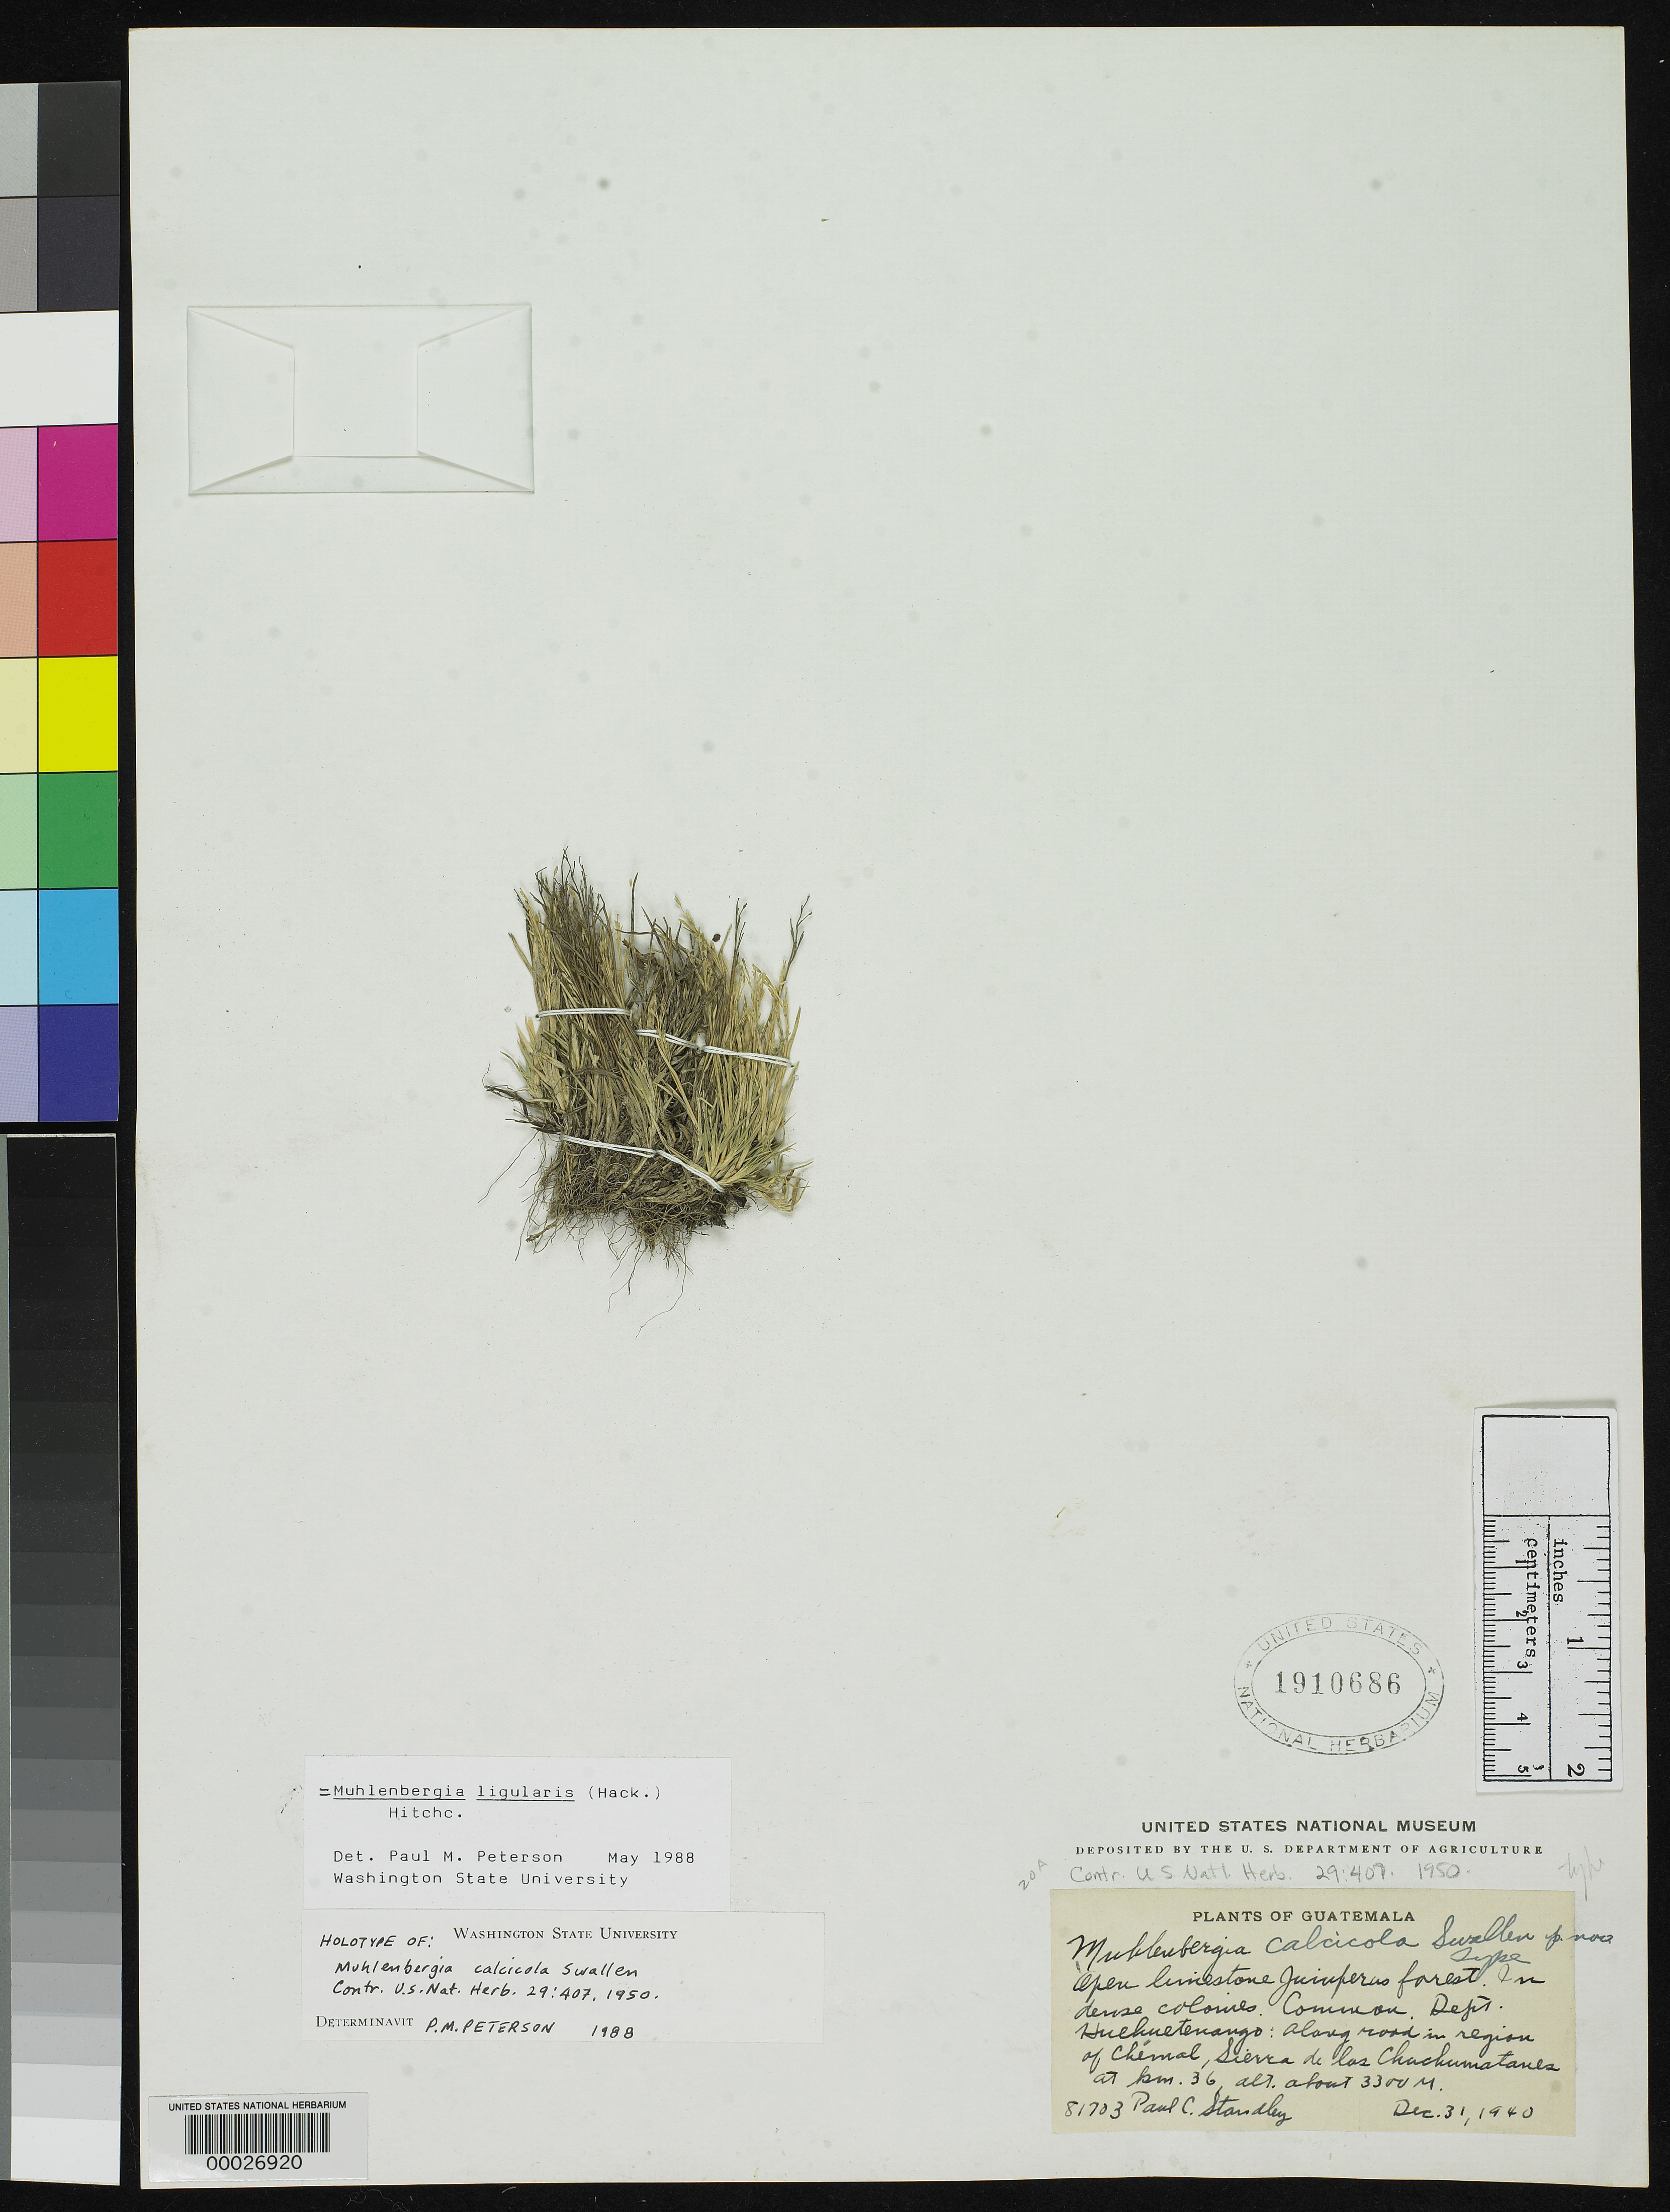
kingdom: Plantae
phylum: Tracheophyta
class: Liliopsida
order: Poales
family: Poaceae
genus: Muhlenbergia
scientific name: Muhlenbergia calcicola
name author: Swallen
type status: Holotype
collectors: P. C. Standley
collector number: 81703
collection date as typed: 31 Dec 1940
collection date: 1940-12-31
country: Guatemala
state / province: Huehuetenango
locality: Sierra de las Cuchumatanes, Region of Chemal.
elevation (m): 3300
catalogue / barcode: US 1910686